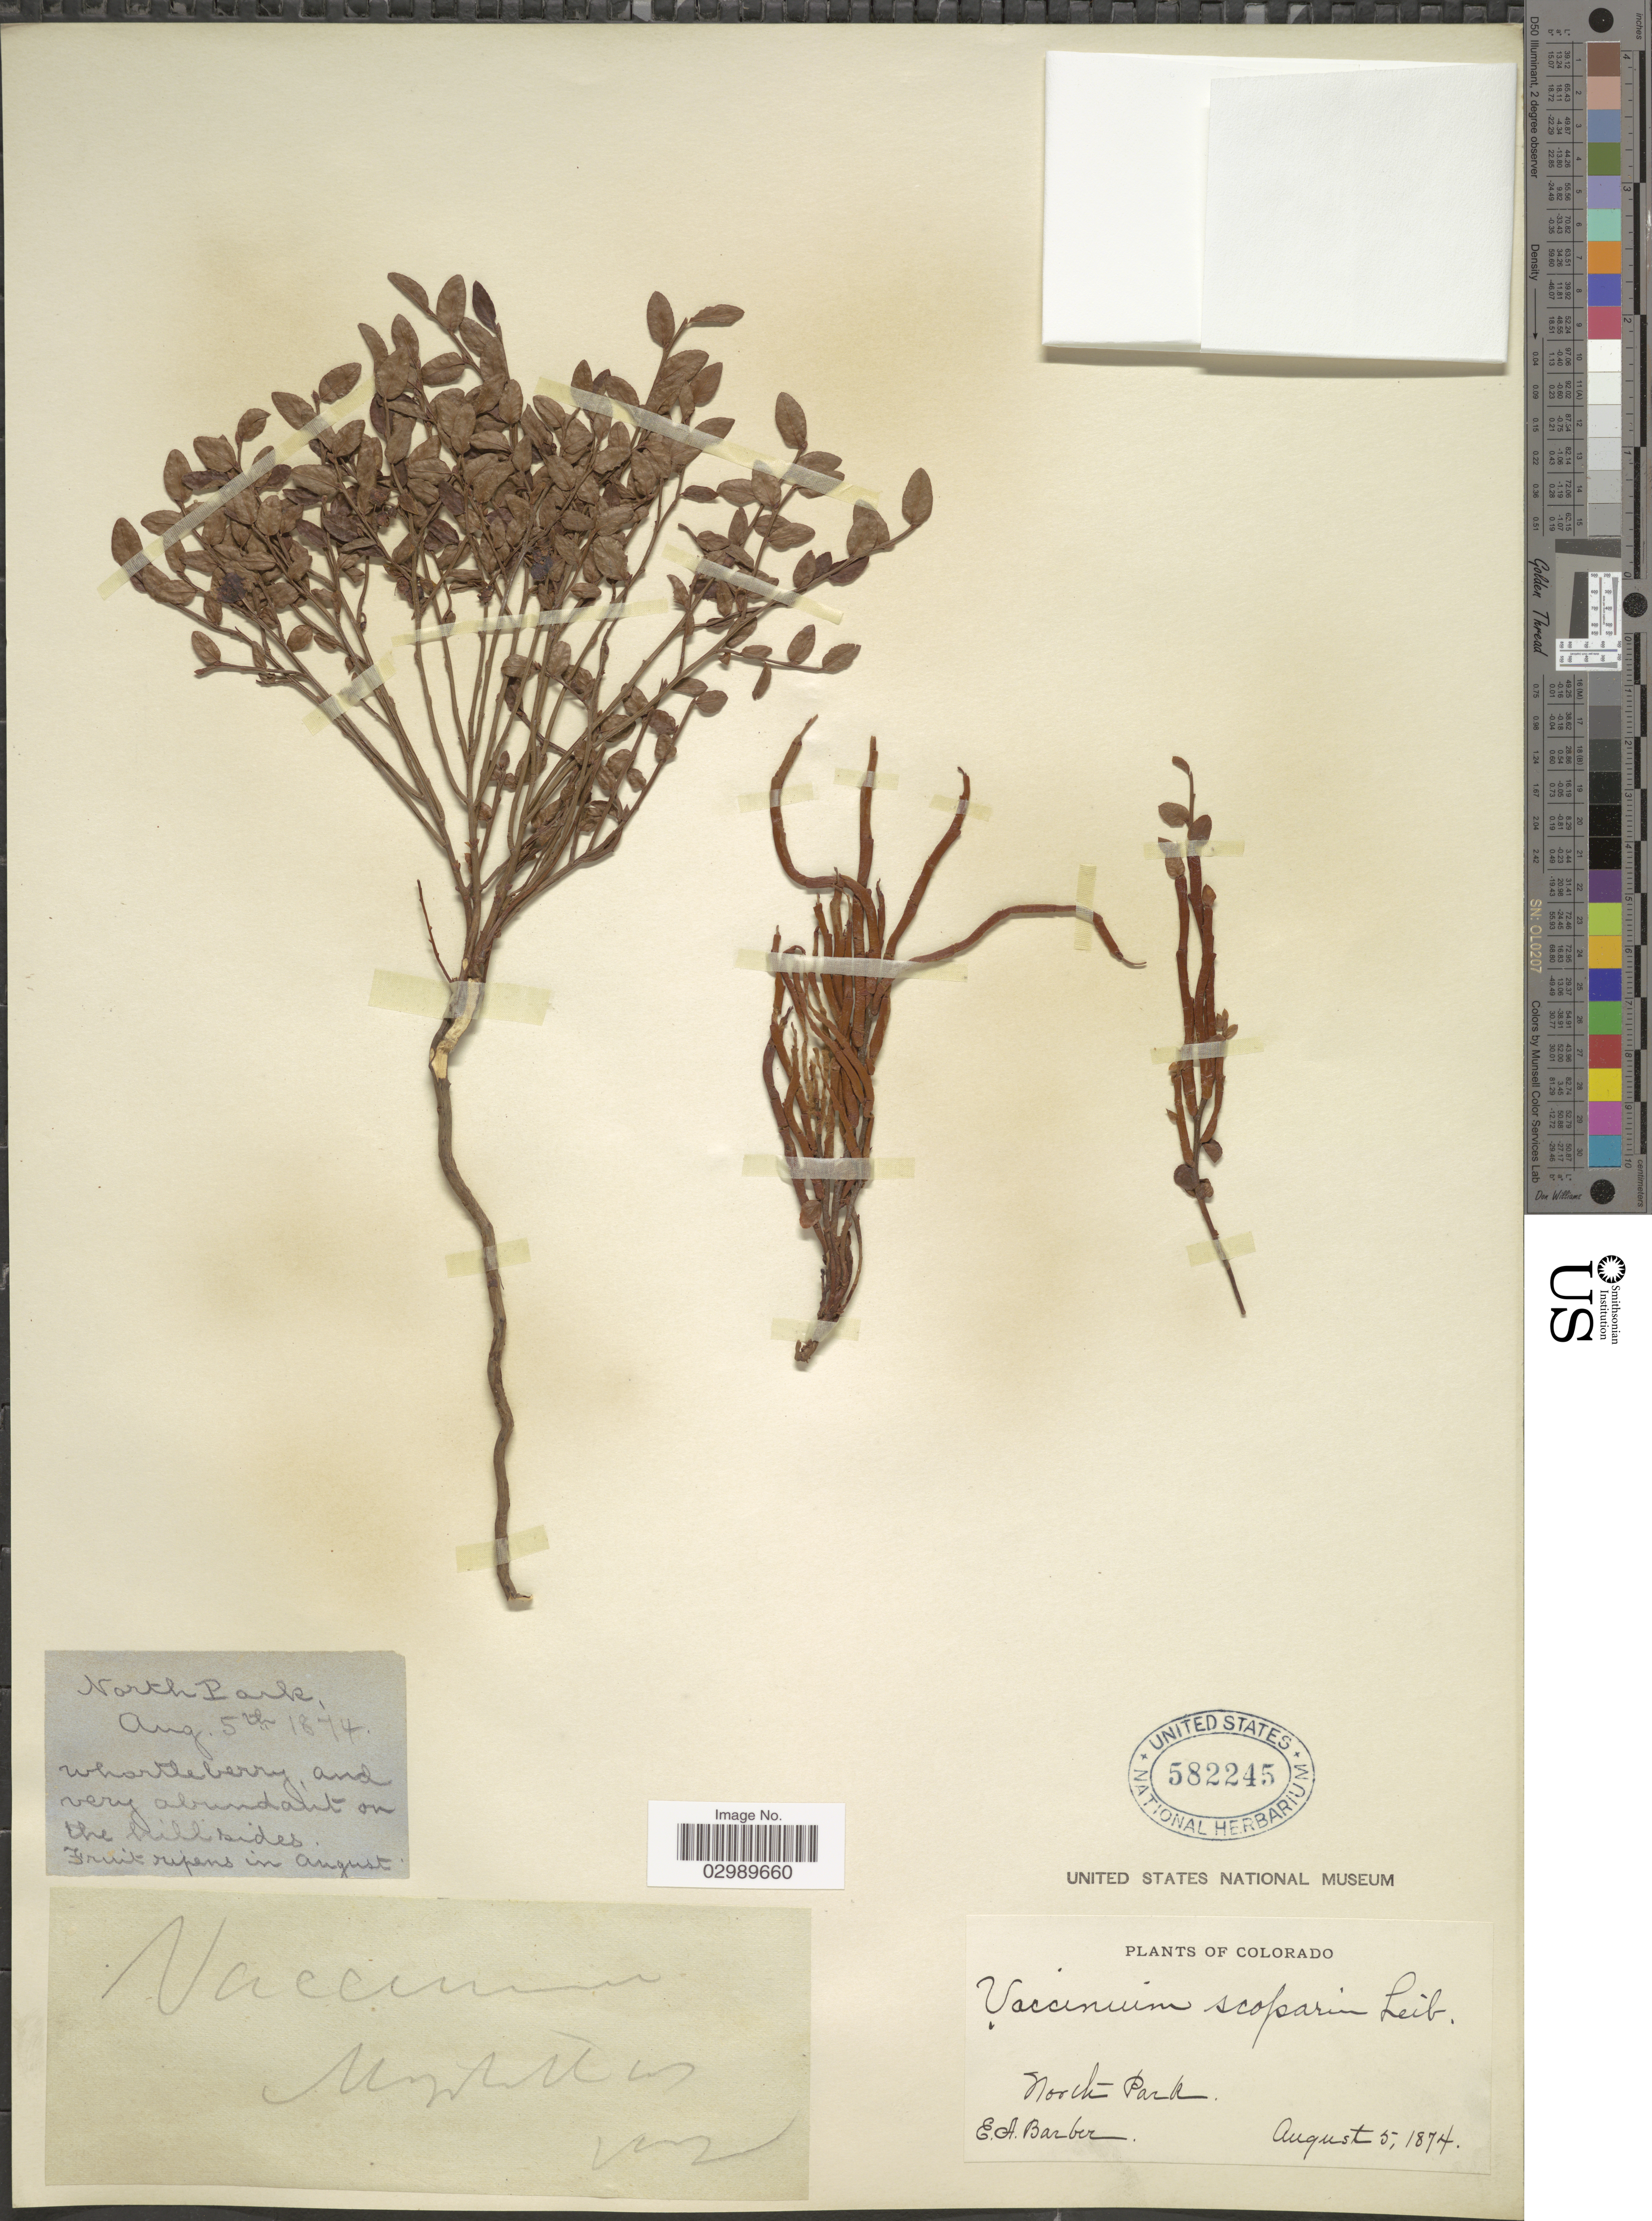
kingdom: Plantae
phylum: Tracheophyta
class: Magnoliopsida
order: Ericales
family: Ericaceae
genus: Vaccinium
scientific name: Vaccinium scoparium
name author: Leiberg ex Coville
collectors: E. Barber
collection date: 1874-08-05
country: United States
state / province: Colorado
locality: North Park.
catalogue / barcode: US 582245